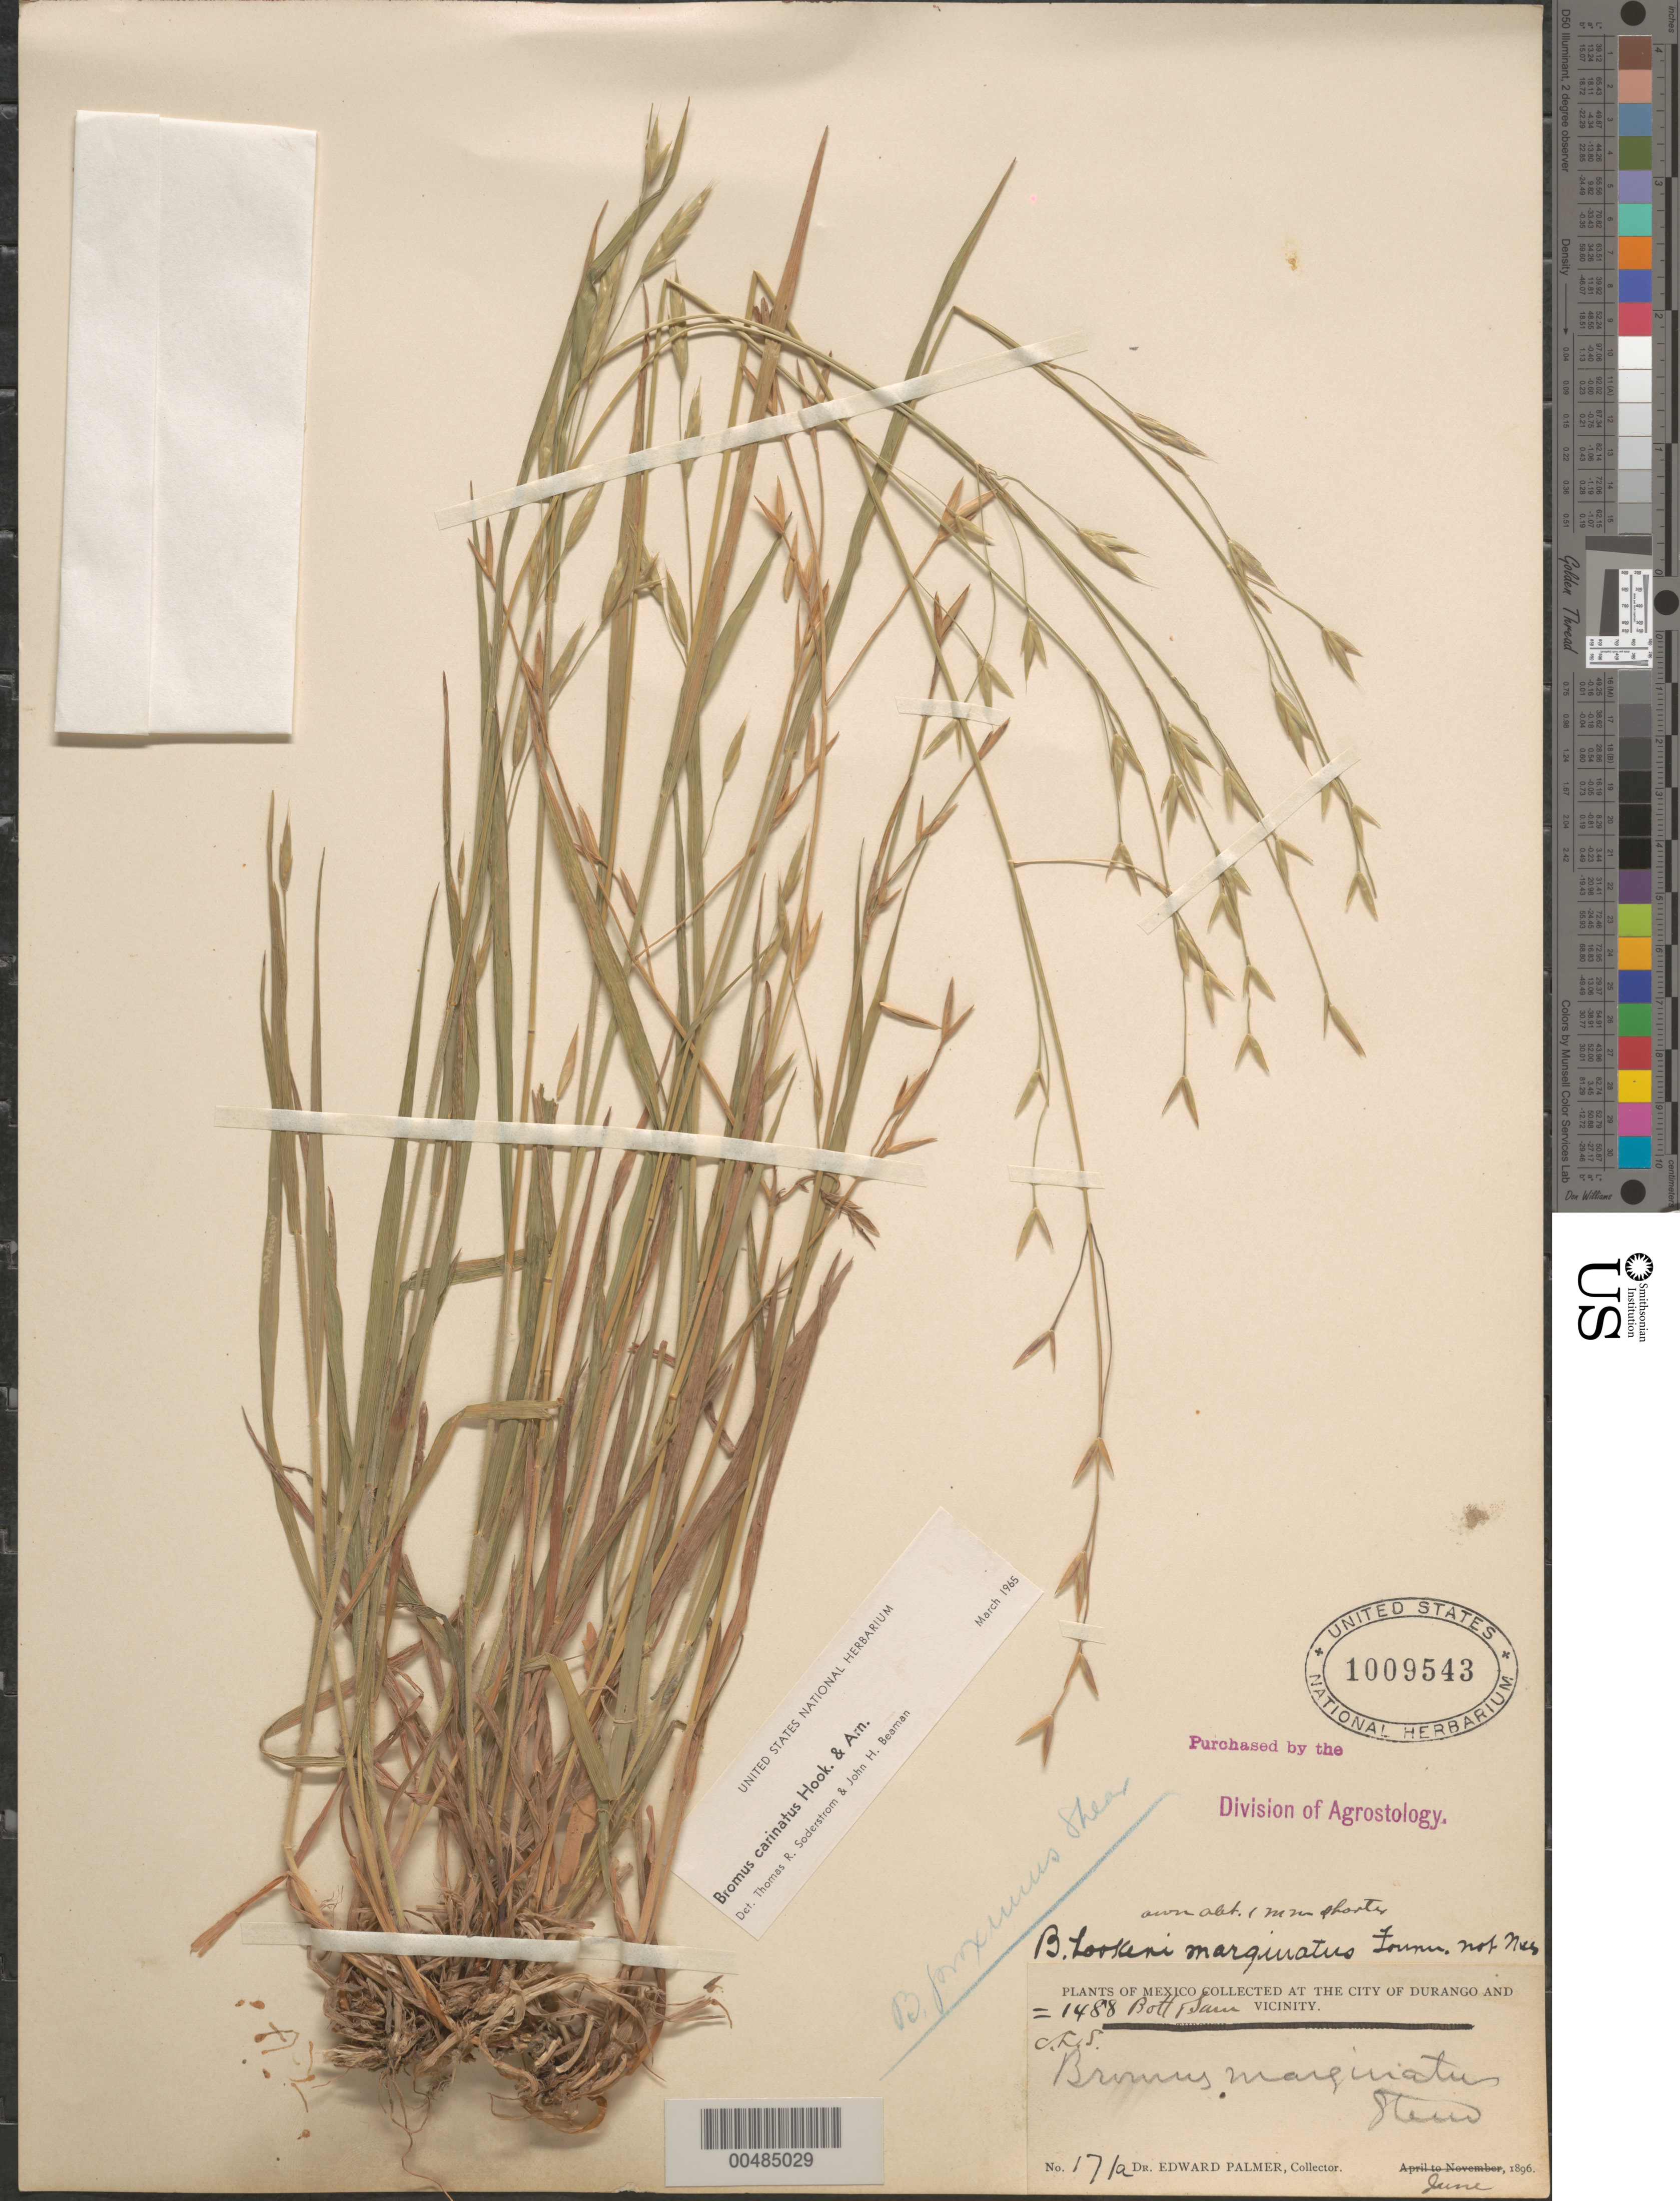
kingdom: Plantae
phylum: Tracheophyta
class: Liliopsida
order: Poales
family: Poaceae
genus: Bromus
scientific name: Bromus carinatus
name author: Hook. & Arn.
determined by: Soderstrom, T. R.; Beaman, J. H.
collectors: E. Palmer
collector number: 171a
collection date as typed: Jun 1896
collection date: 1896-06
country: Mexico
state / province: Durango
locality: City of Durango and vicinity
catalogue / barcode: US 1009543